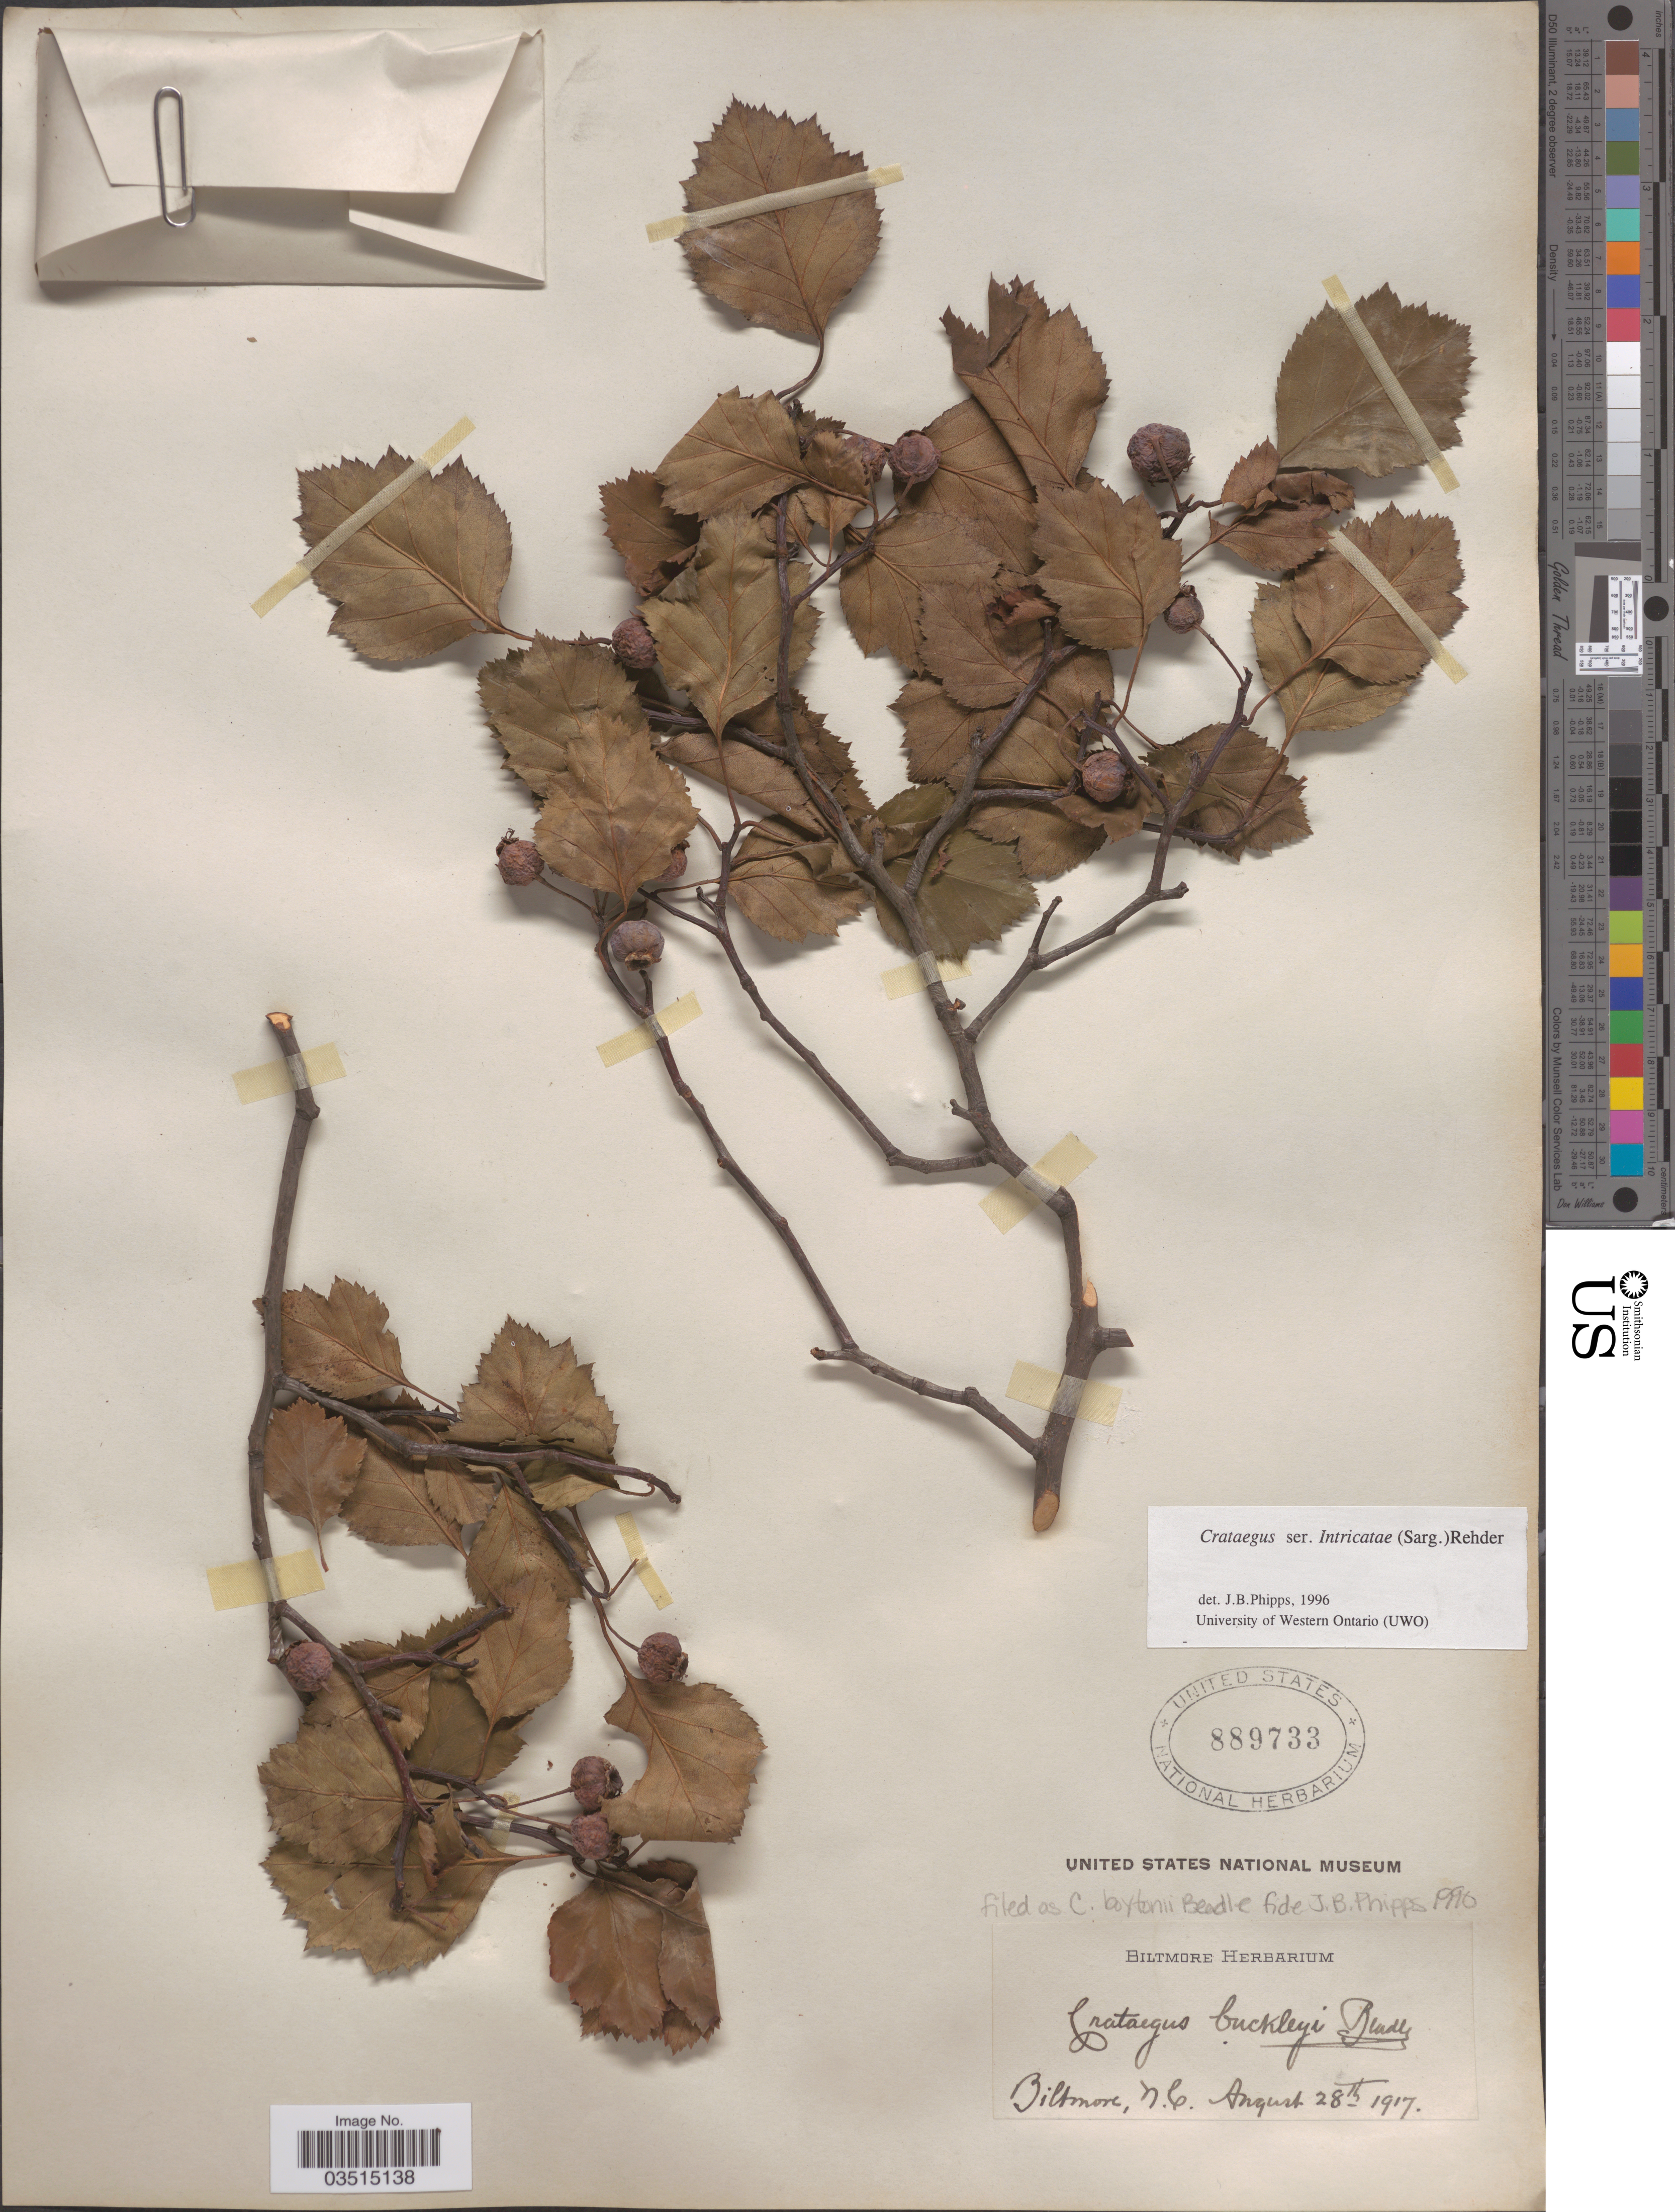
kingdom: Plantae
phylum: Tracheophyta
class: Magnoliopsida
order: Rosales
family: Rosaceae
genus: Crataegus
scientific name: Crataegus intricata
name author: Lange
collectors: ex herb. Biltmore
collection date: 1917-08-28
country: United States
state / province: North Carolina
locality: Biltmore.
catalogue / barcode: US 889733